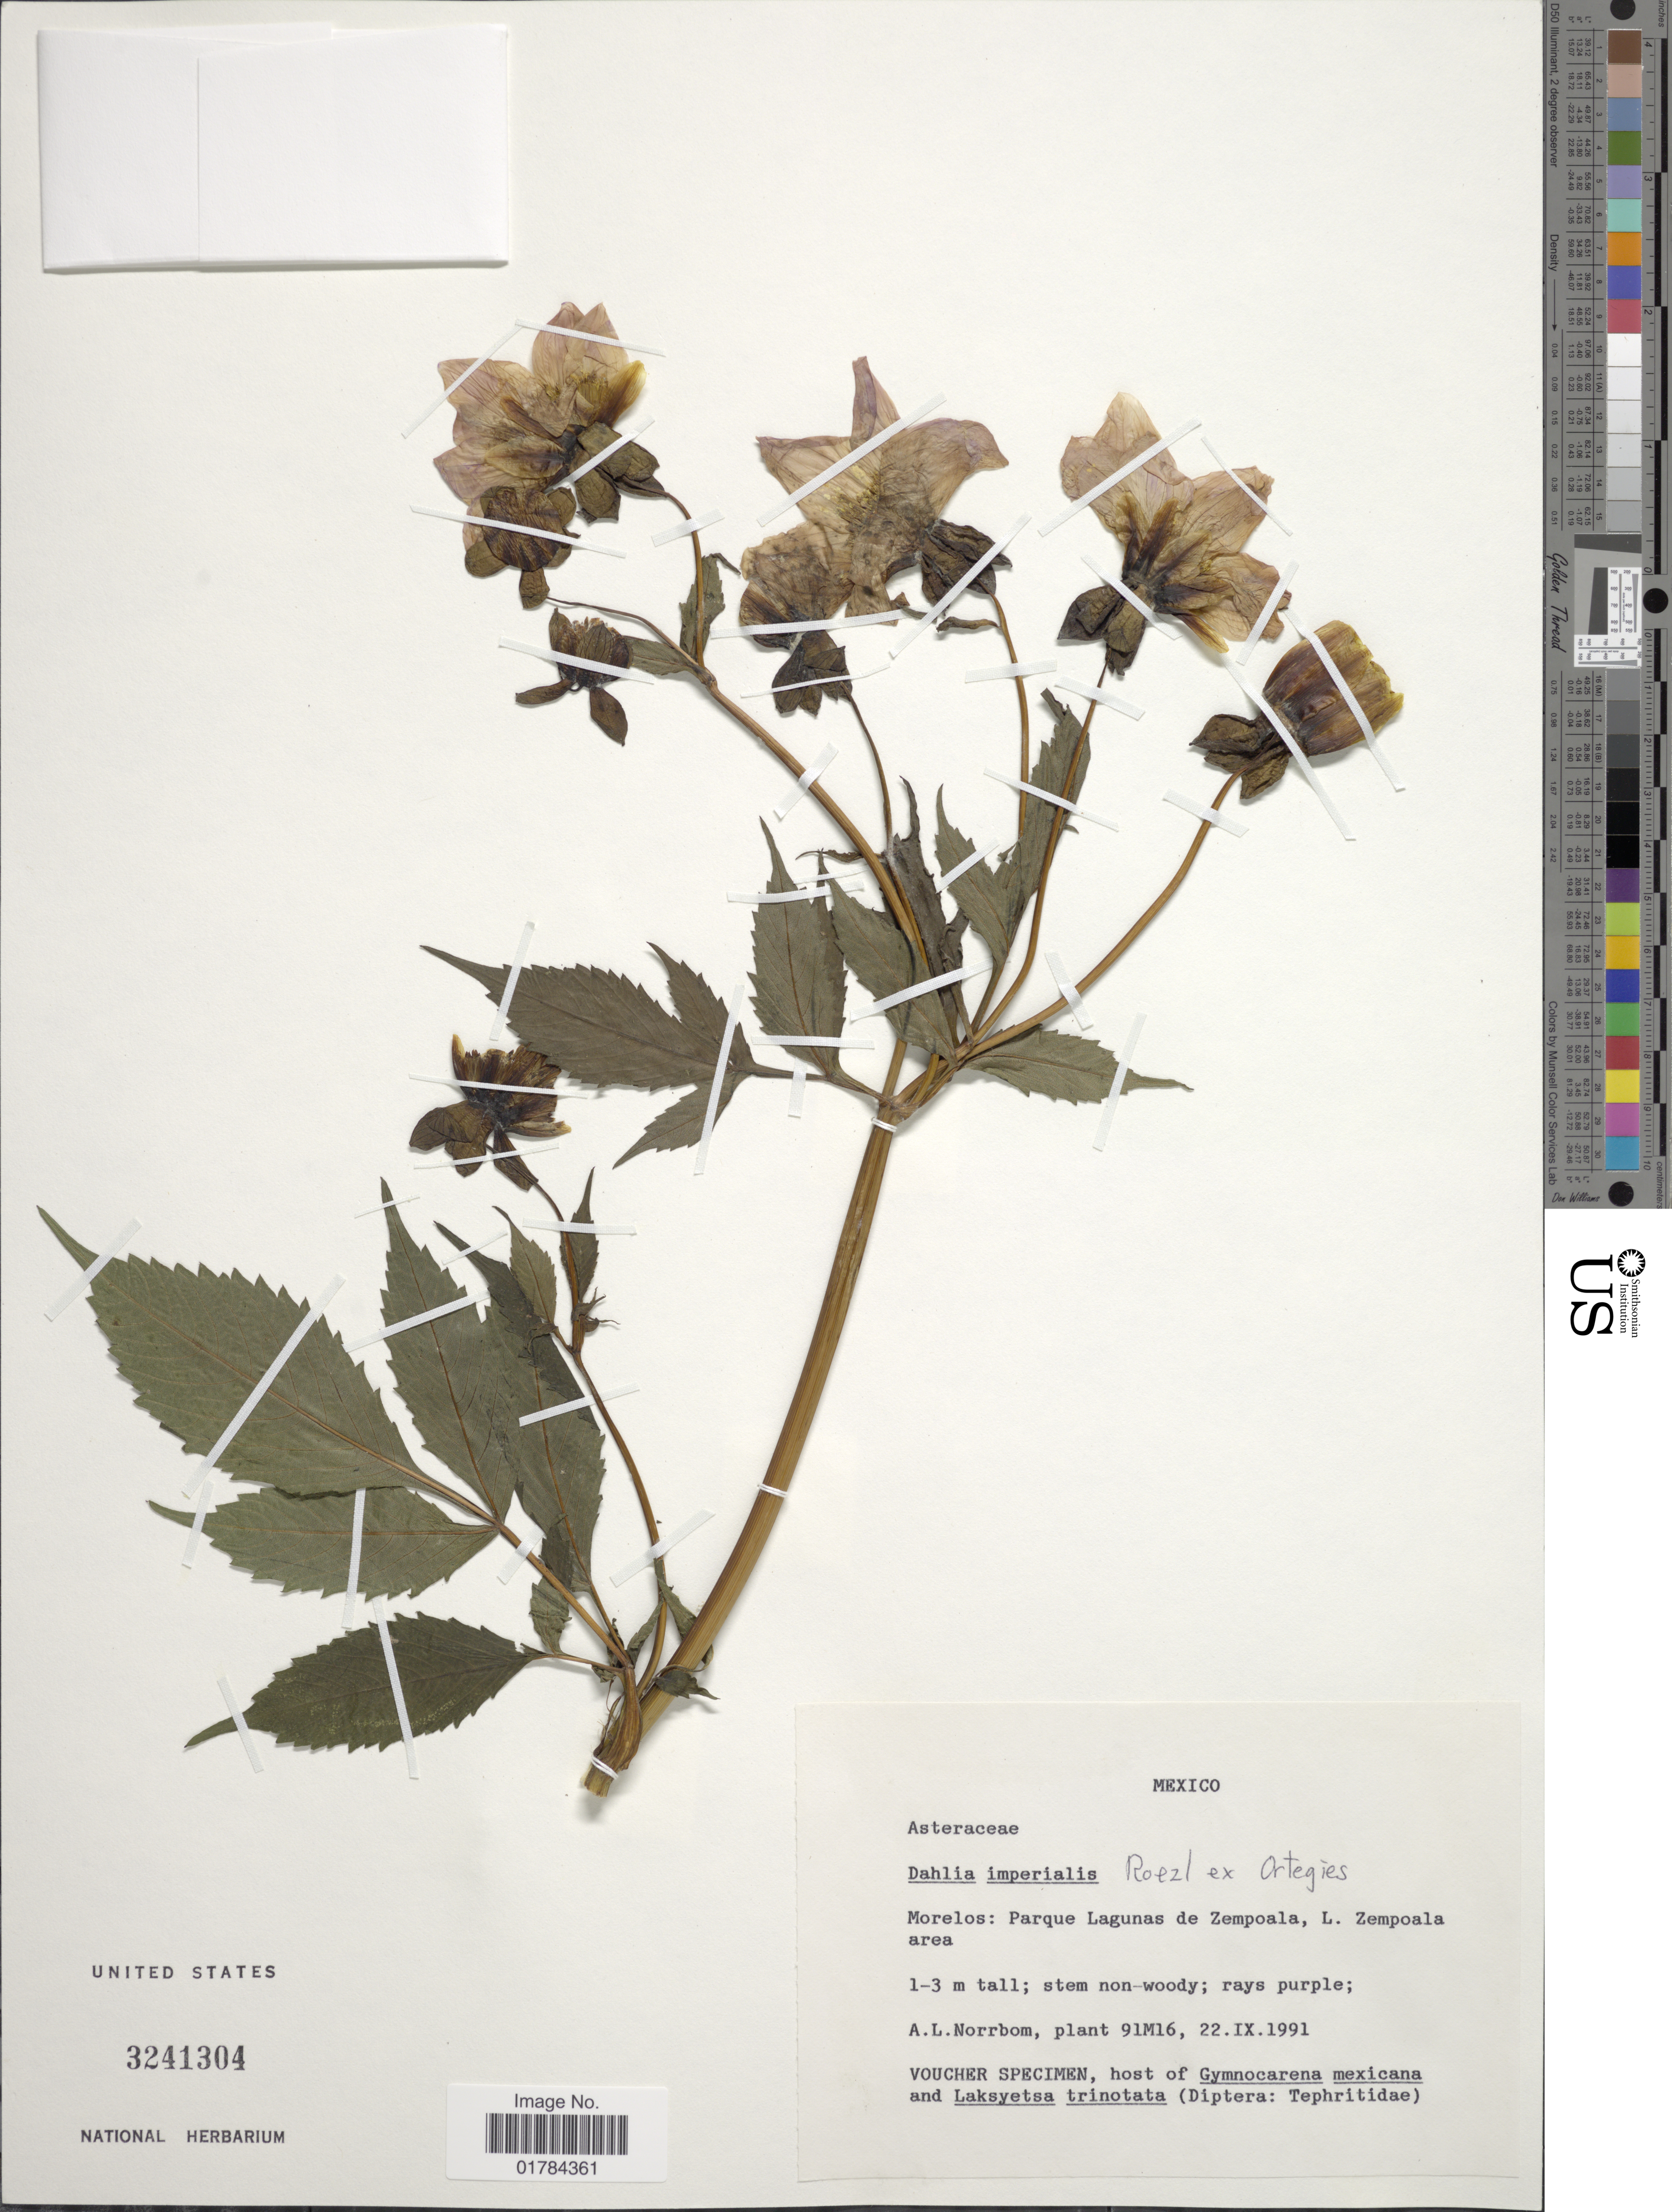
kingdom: Plantae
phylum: Tracheophyta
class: Magnoliopsida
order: Asterales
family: Asteraceae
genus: Dahlia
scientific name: Dahlia imperialis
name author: Roezl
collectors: A. L. Norrbom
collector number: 91M16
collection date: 1991-09-22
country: Mexico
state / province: Morelos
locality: Parque Lagunas de Zempoala, L. Zempoala area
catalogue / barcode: US 3241304